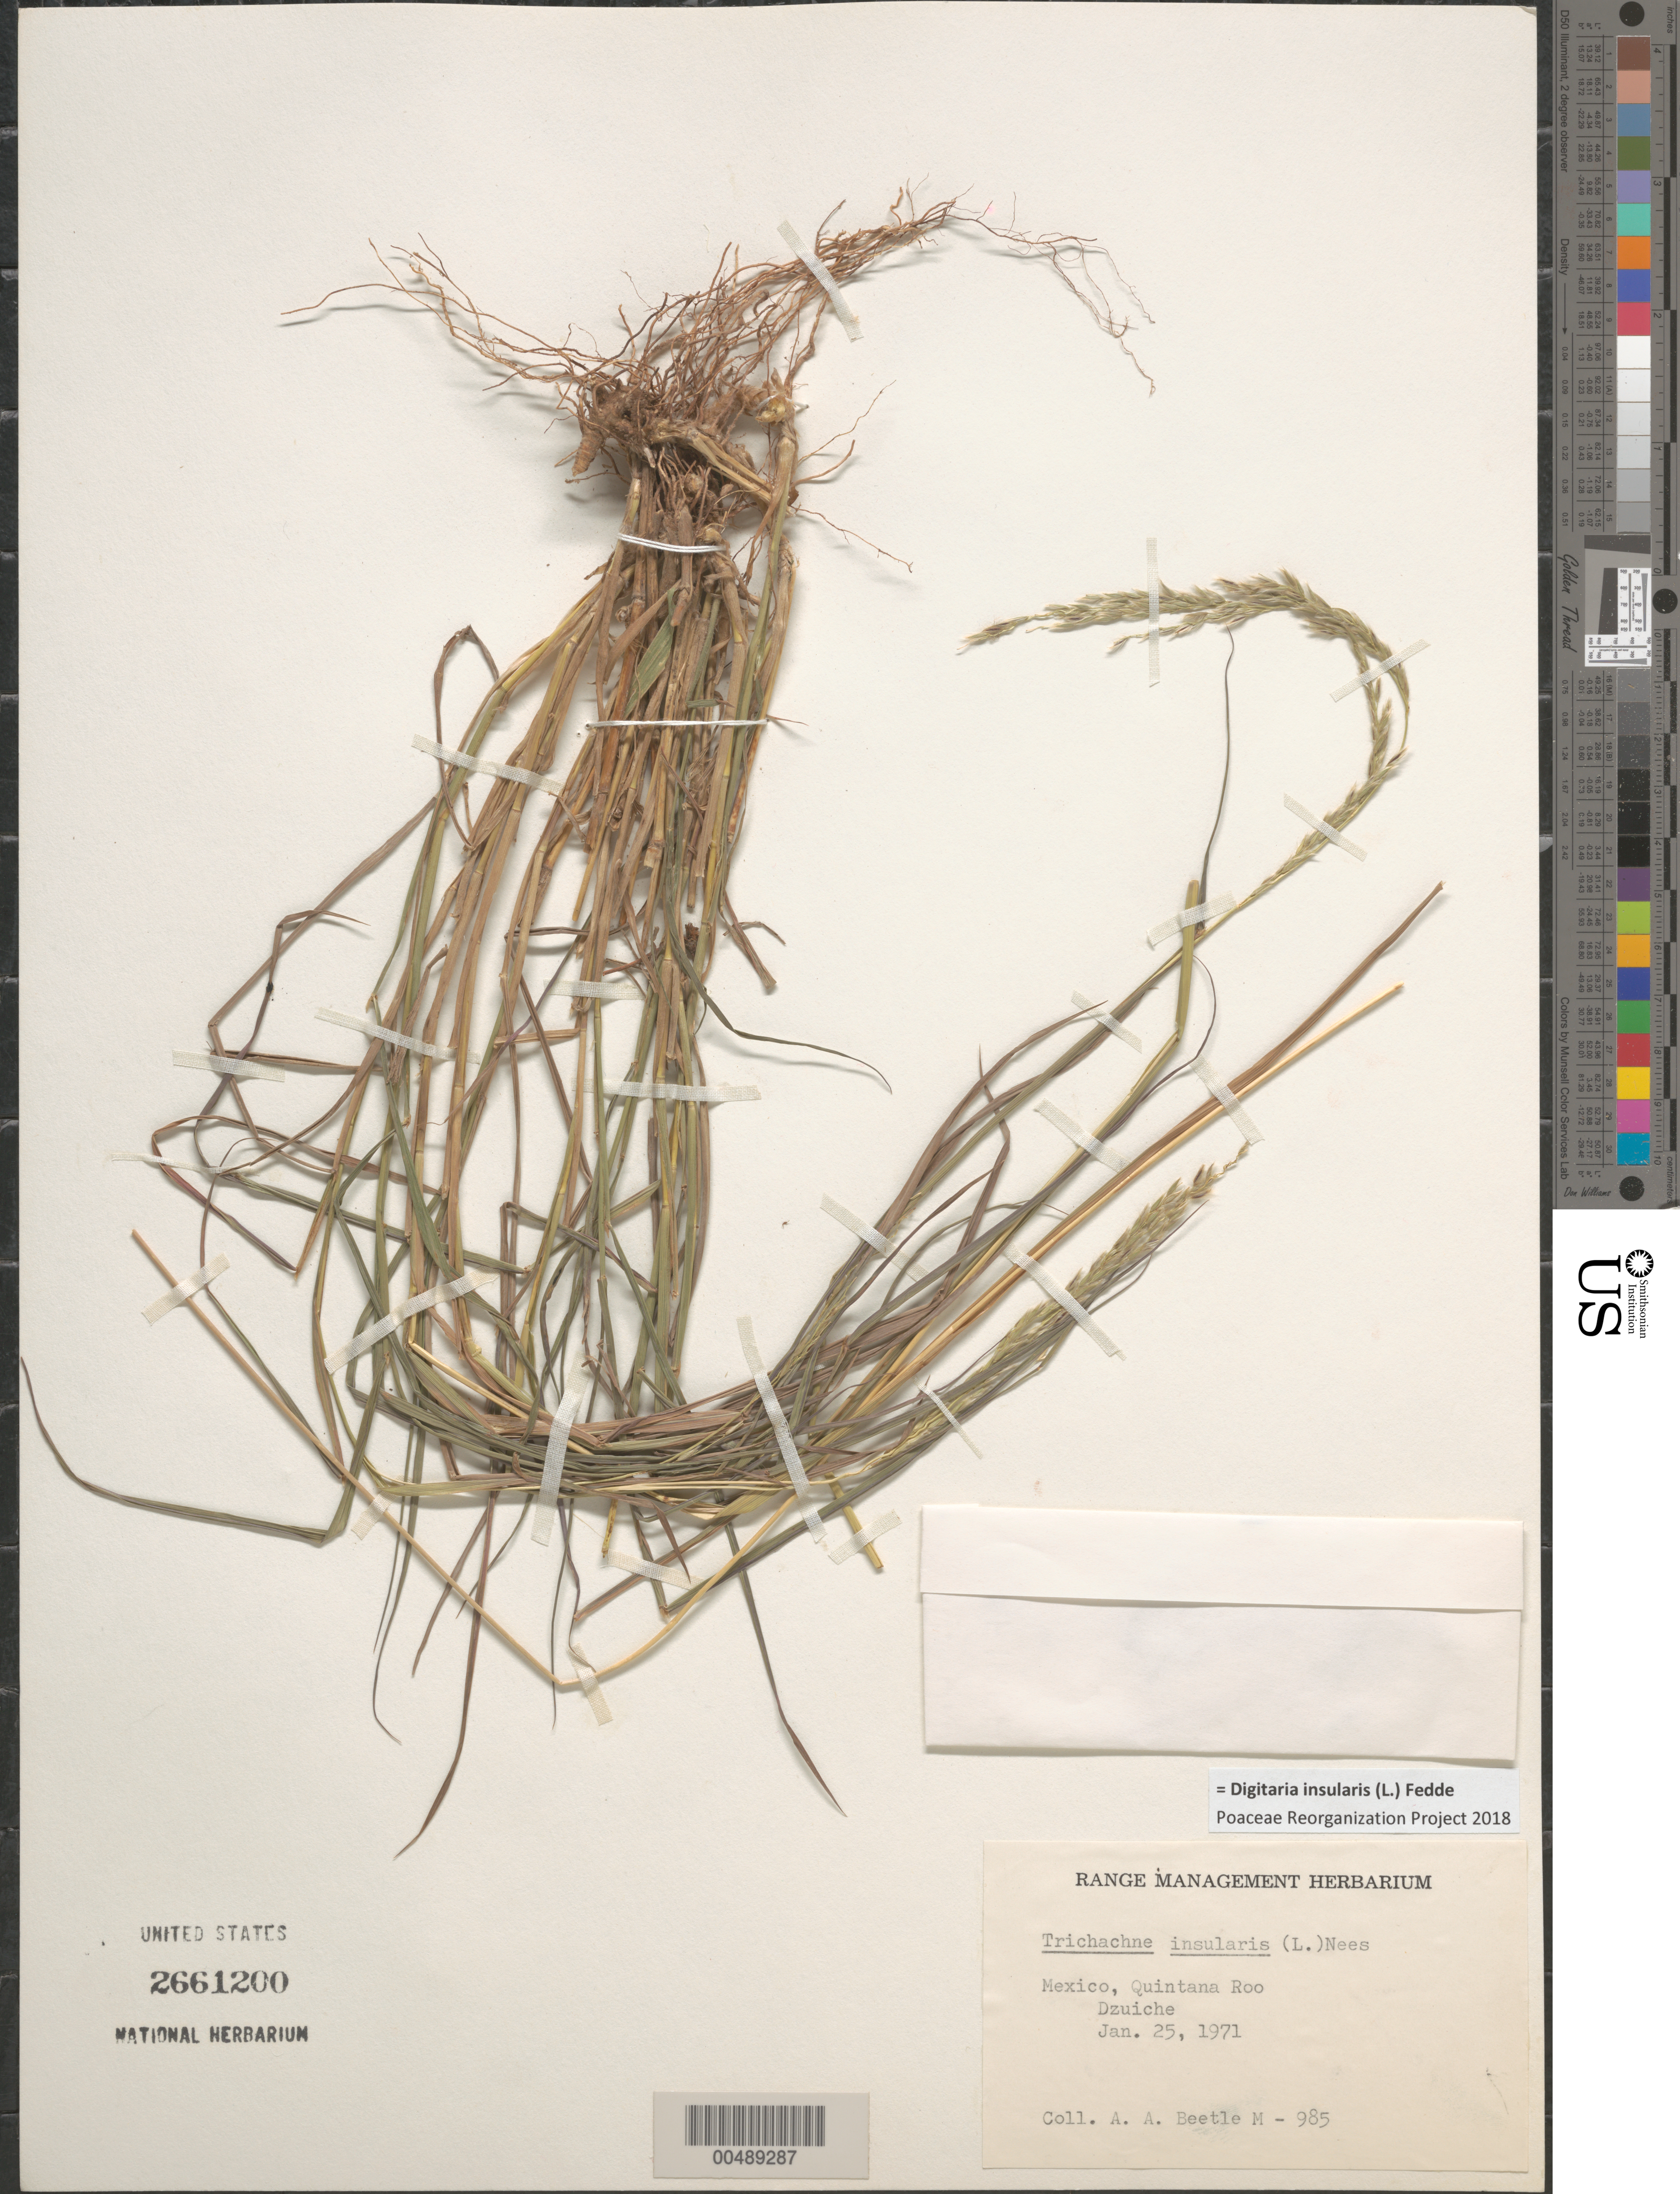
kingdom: Plantae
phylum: Tracheophyta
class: Liliopsida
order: Poales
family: Poaceae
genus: Digitaria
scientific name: Digitaria insularis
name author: (L.) Fedde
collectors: A. A. Beetle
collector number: M-985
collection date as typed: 25 Jan 1971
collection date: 1971-01-25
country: Mexico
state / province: Quintana Roo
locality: Dzuiche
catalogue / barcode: US 2661200